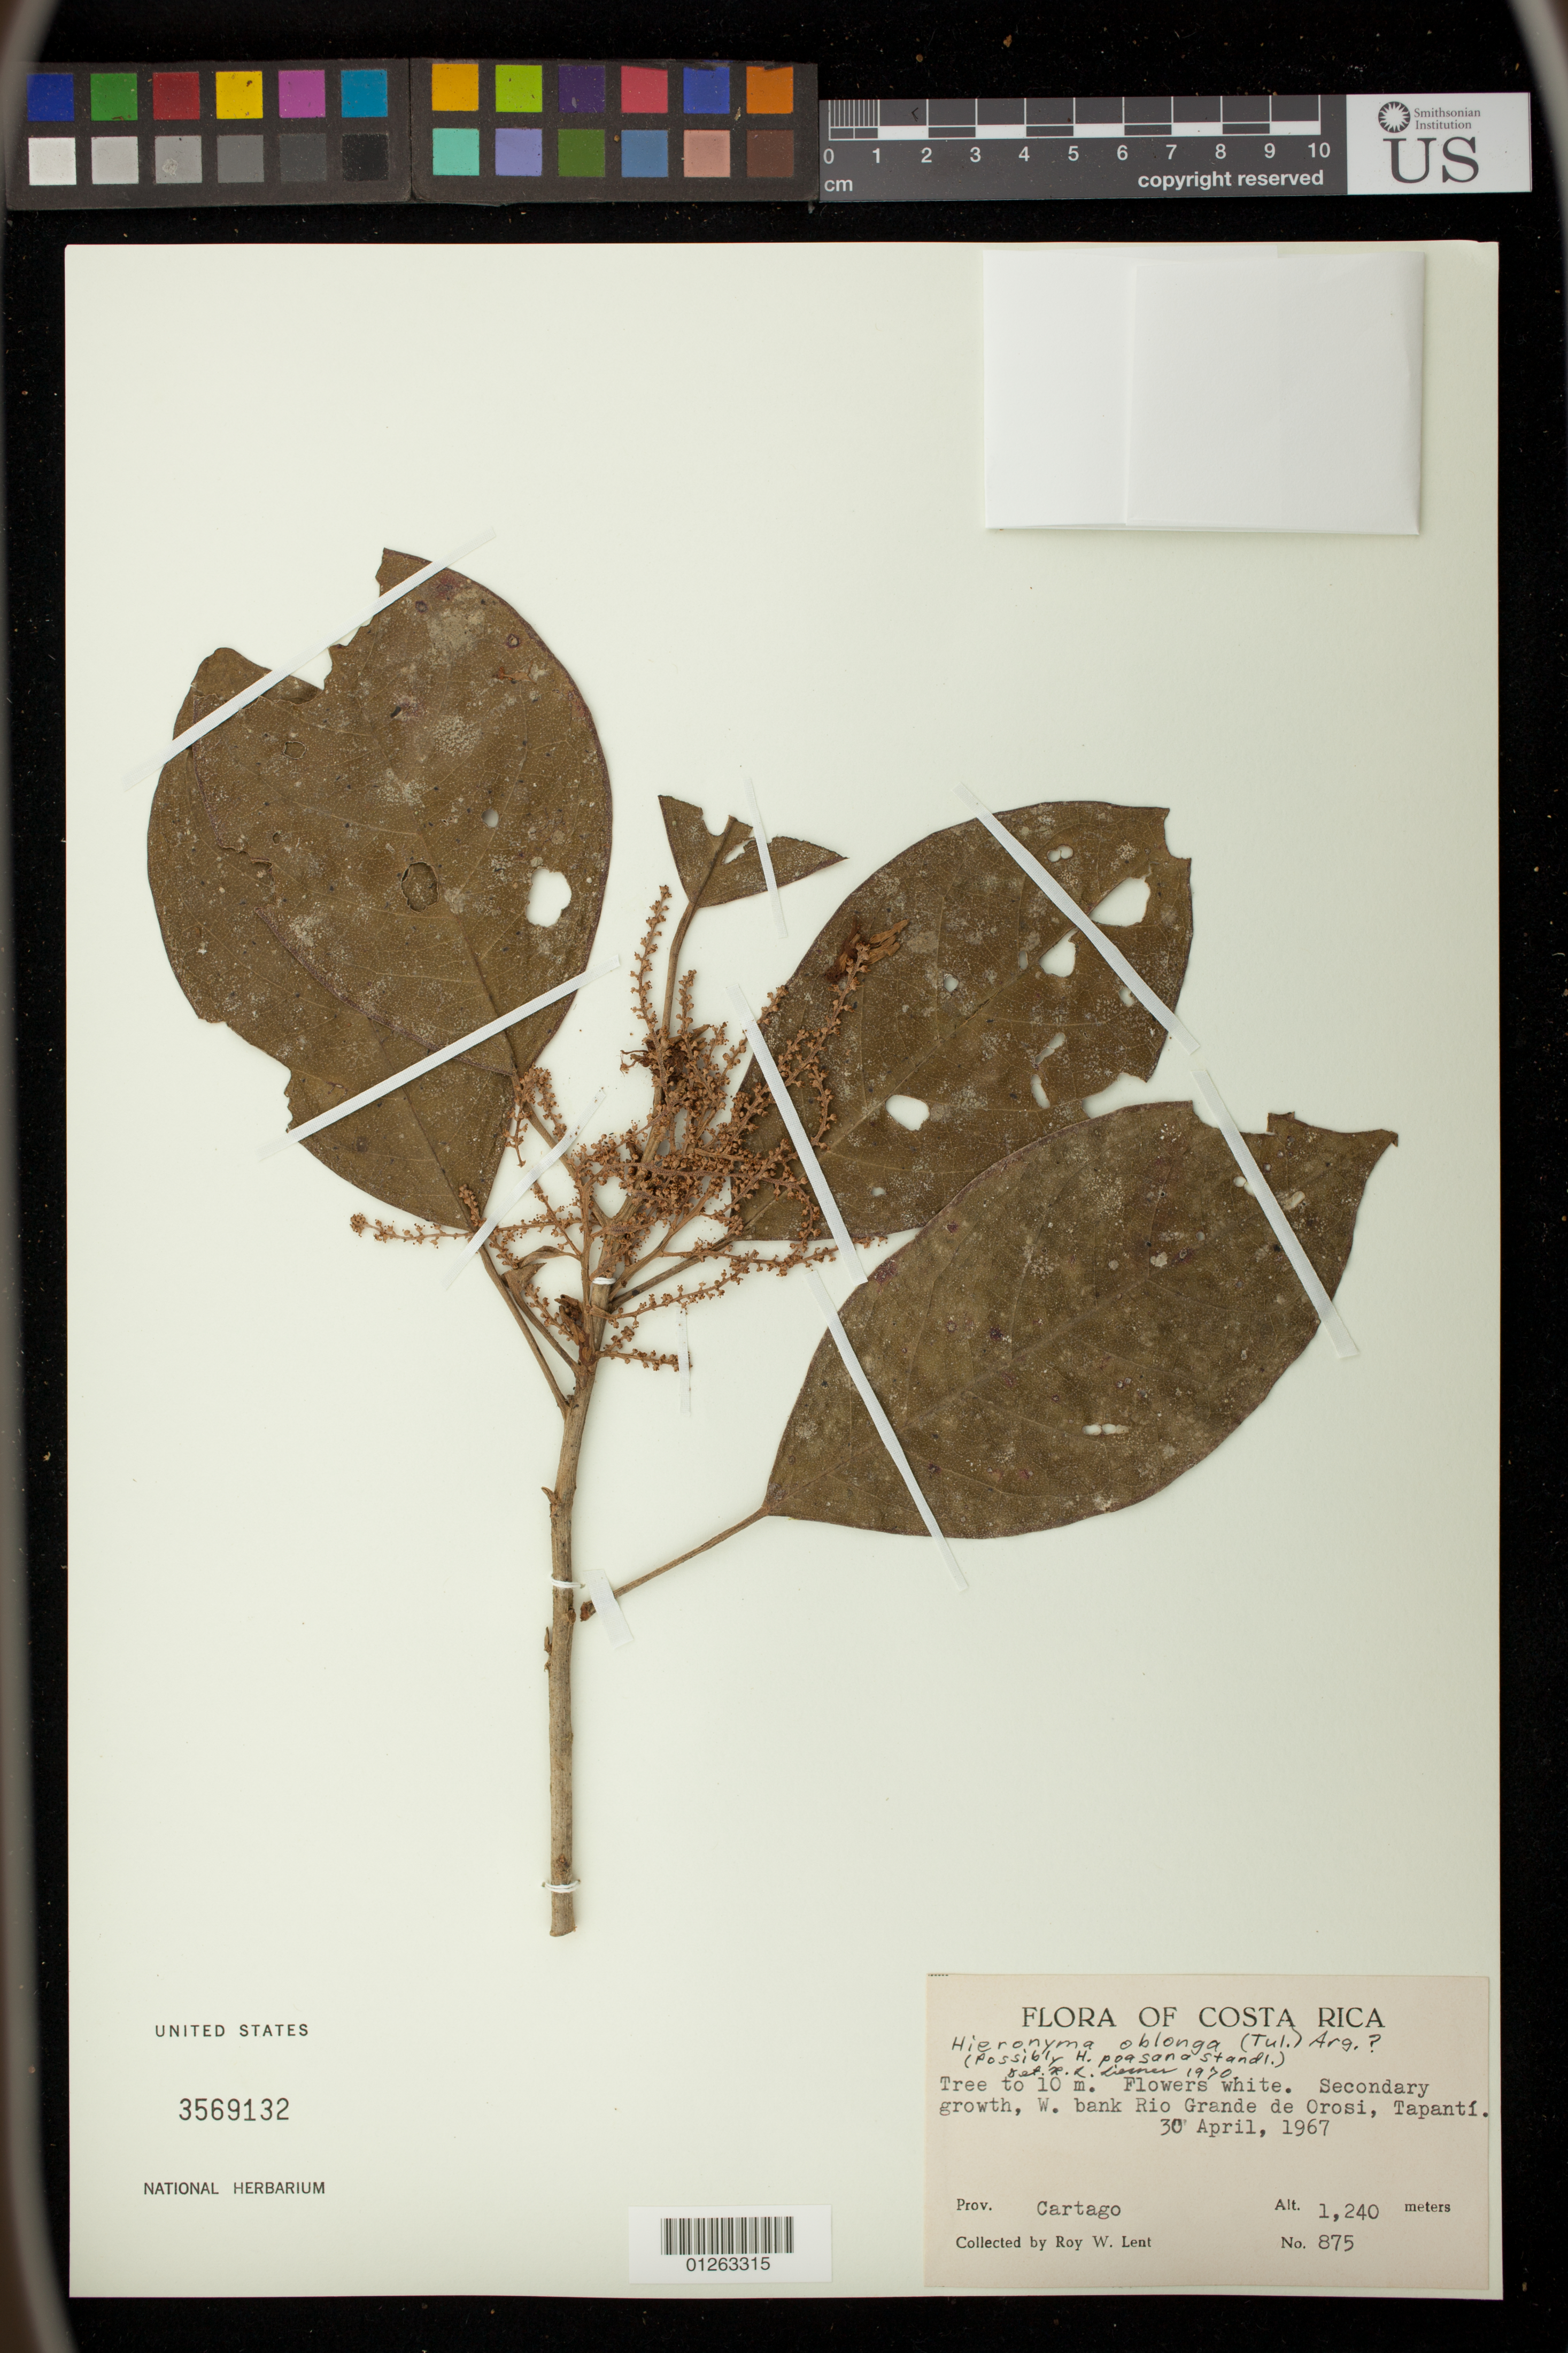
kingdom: Plantae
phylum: Tracheophyta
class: Magnoliopsida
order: Malpighiales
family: Phyllanthaceae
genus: Hieronyma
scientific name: Hieronyma oblonga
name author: (Tul.) Müll. Arg.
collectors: R. W. Lent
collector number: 875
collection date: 1967-04-30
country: Costa Rica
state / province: Cartago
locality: W. bank Rio Grande de Orosi, Tapanti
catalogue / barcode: US 3569132